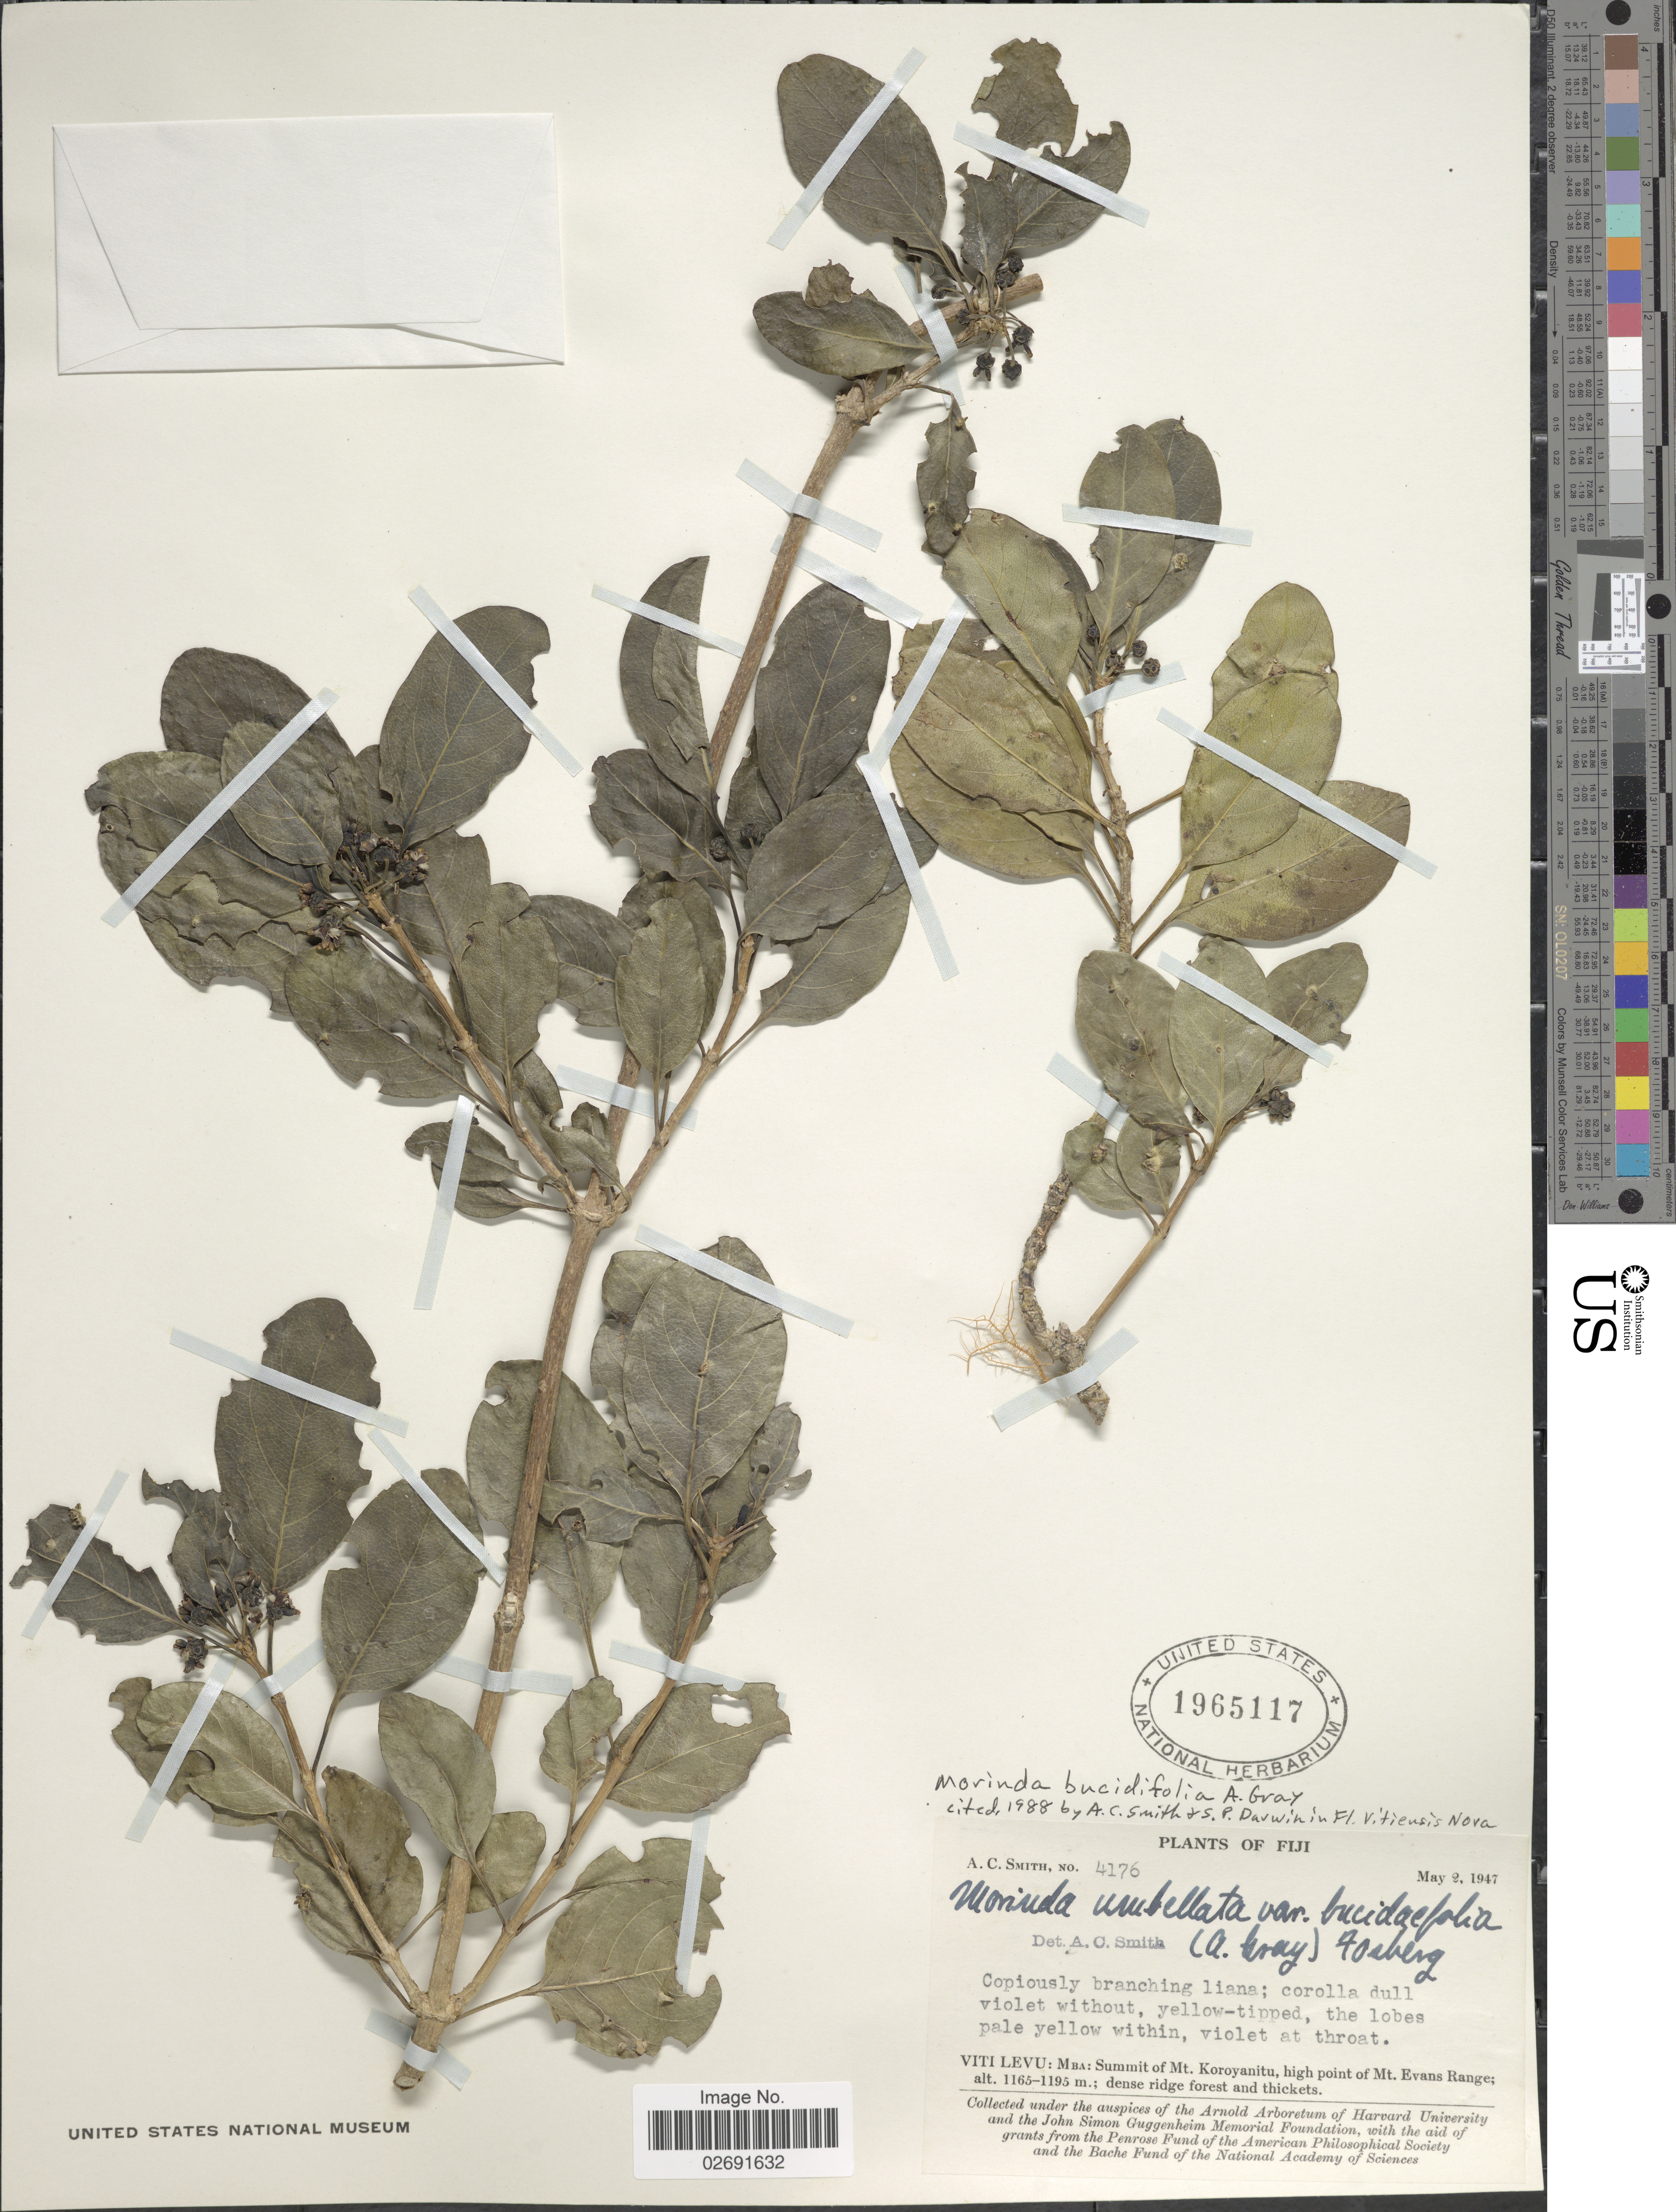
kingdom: Plantae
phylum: Tracheophyta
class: Magnoliopsida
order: Gentianales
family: Rubiaceae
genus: Gynochthodes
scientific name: Gynochthodes bucidifolia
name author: (A. Gray) Razafim. & B. Bremer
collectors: A. C. Smith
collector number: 4176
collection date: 1947-05-02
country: Fiji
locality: Viti Levu: MBA: Summit of Mt. Koroyanitu, high point of Mt. Evans Range.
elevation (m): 1165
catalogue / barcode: US 1965117